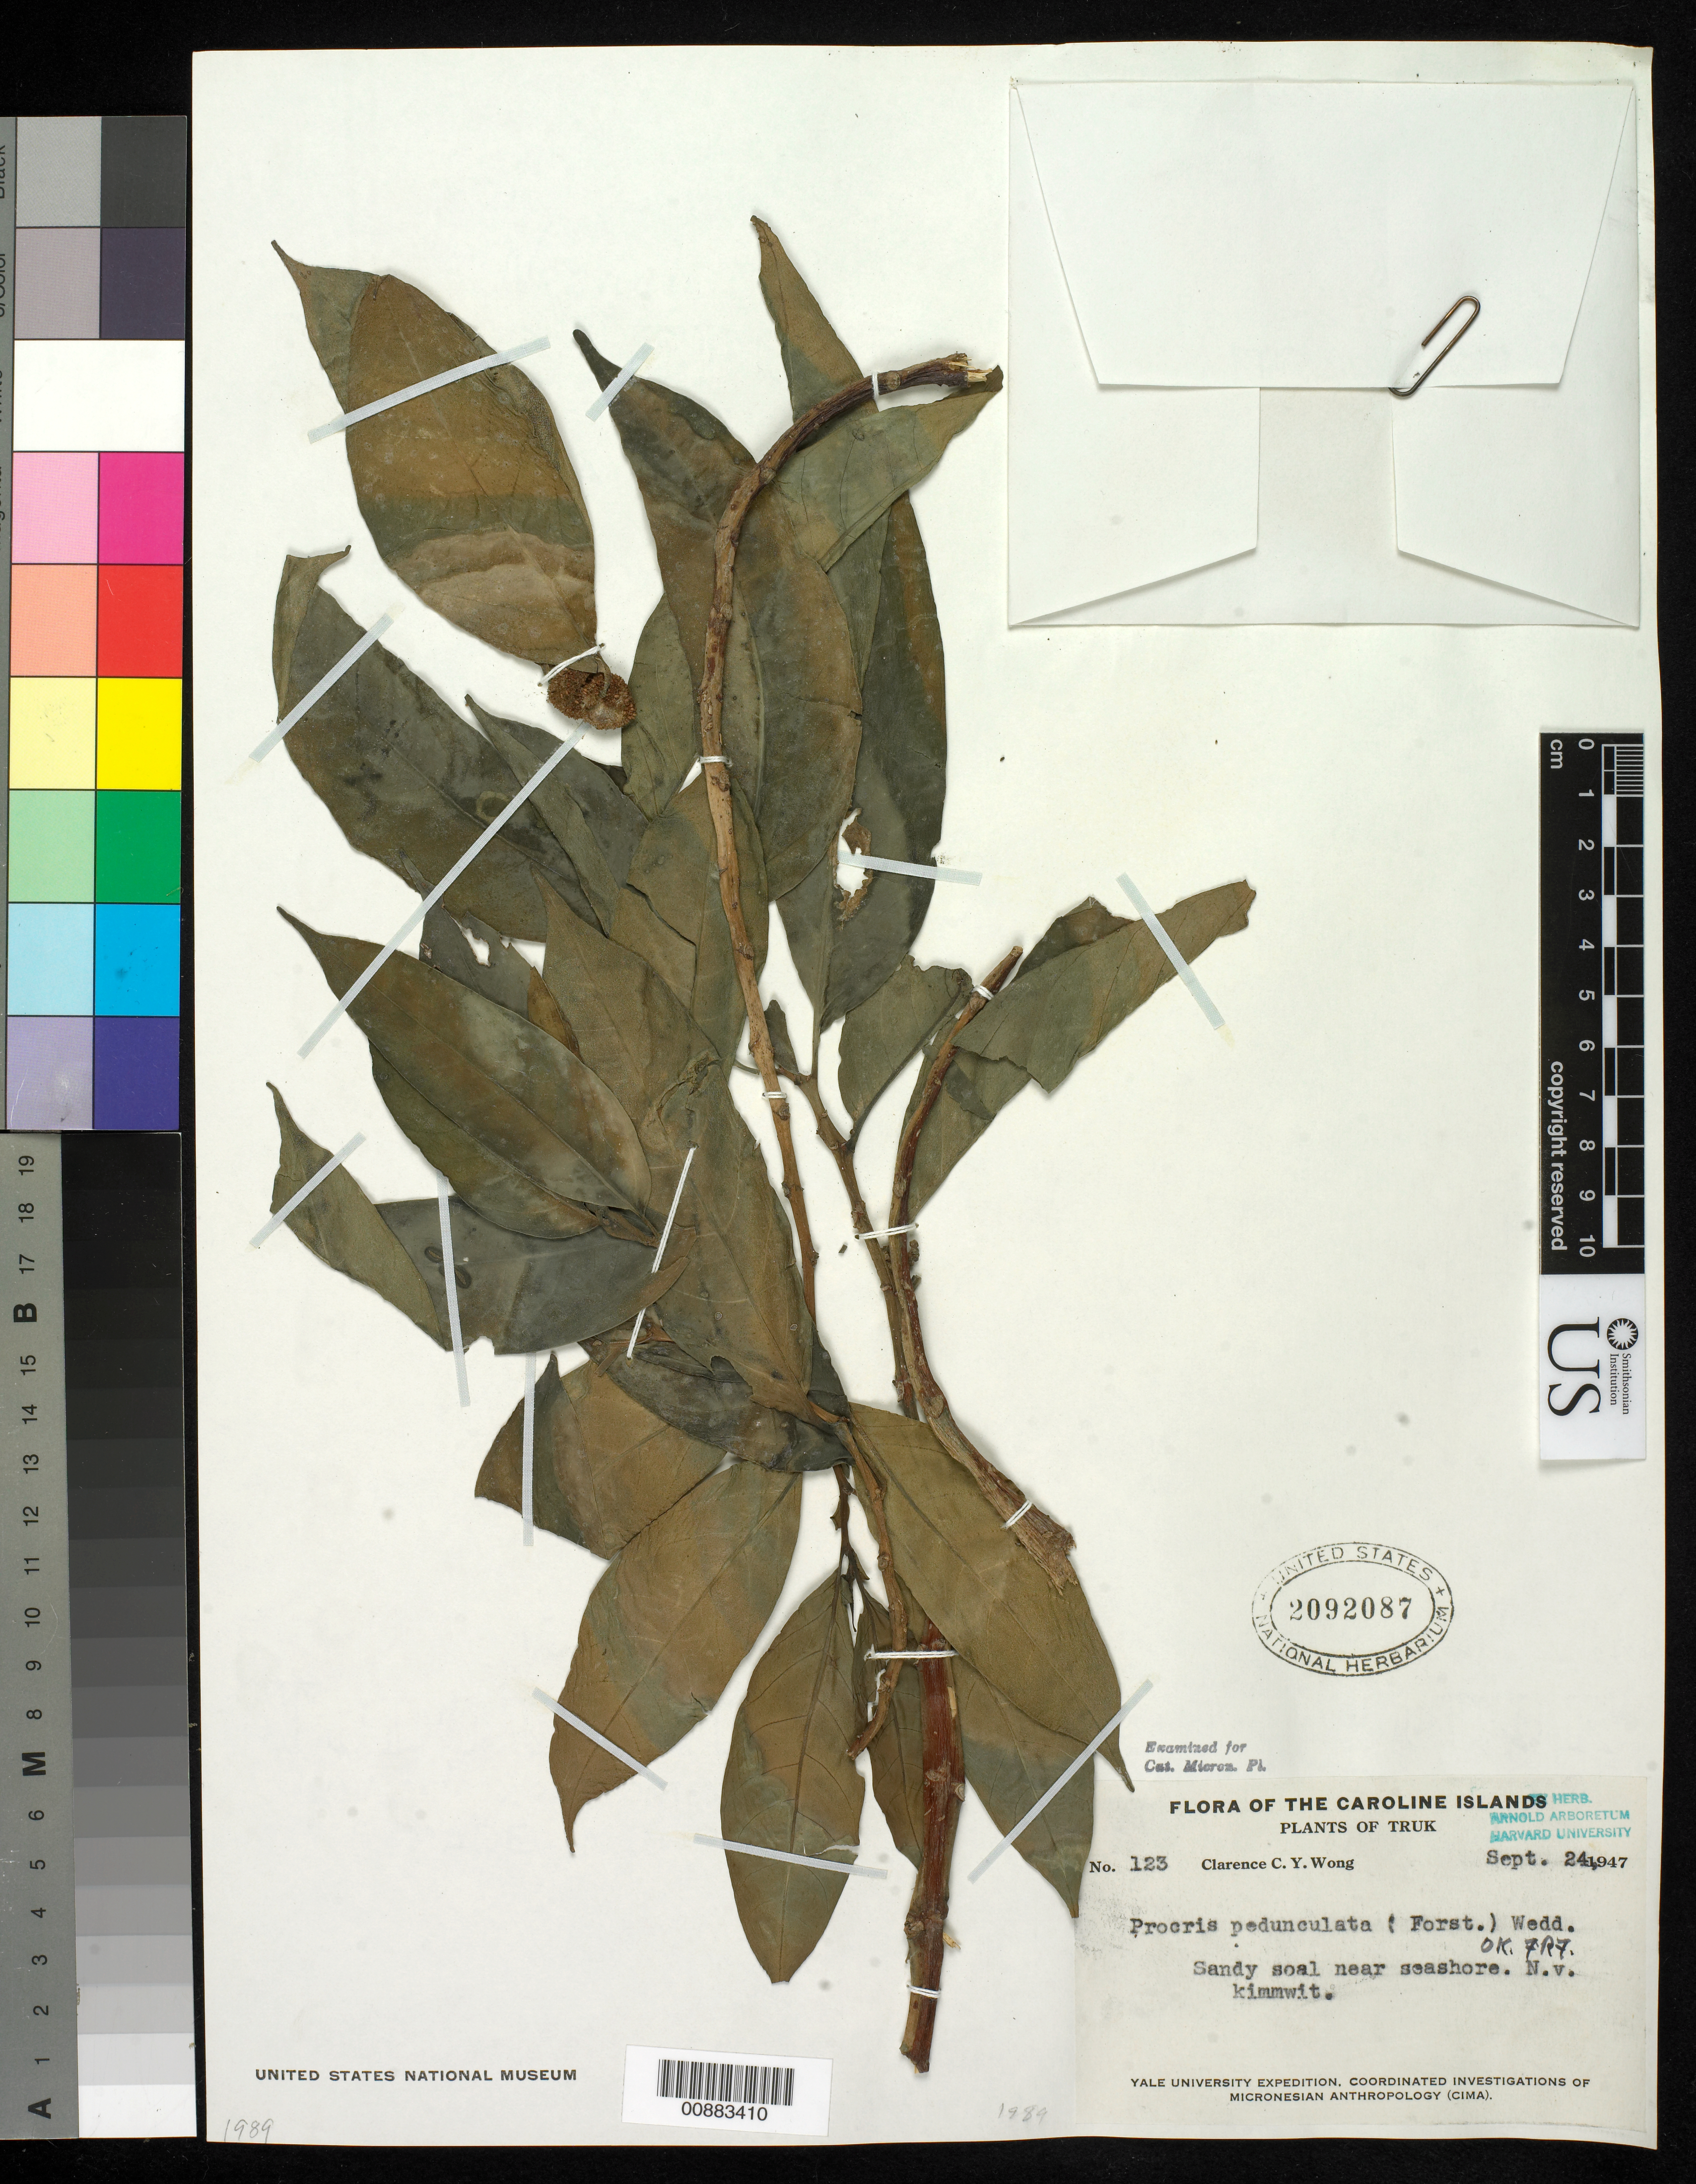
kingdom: Plantae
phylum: Tracheophyta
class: Magnoliopsida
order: Rosales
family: Urticaceae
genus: Procris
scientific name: Procris pedunculata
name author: (J.R. Forst. & G. Forst.) Wedd.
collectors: C. Wong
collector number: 123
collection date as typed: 24 Sep 1947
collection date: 1947-09-24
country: Micronesia, Federated States of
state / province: Truk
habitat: Sandy soil near seashore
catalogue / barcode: US 2092087